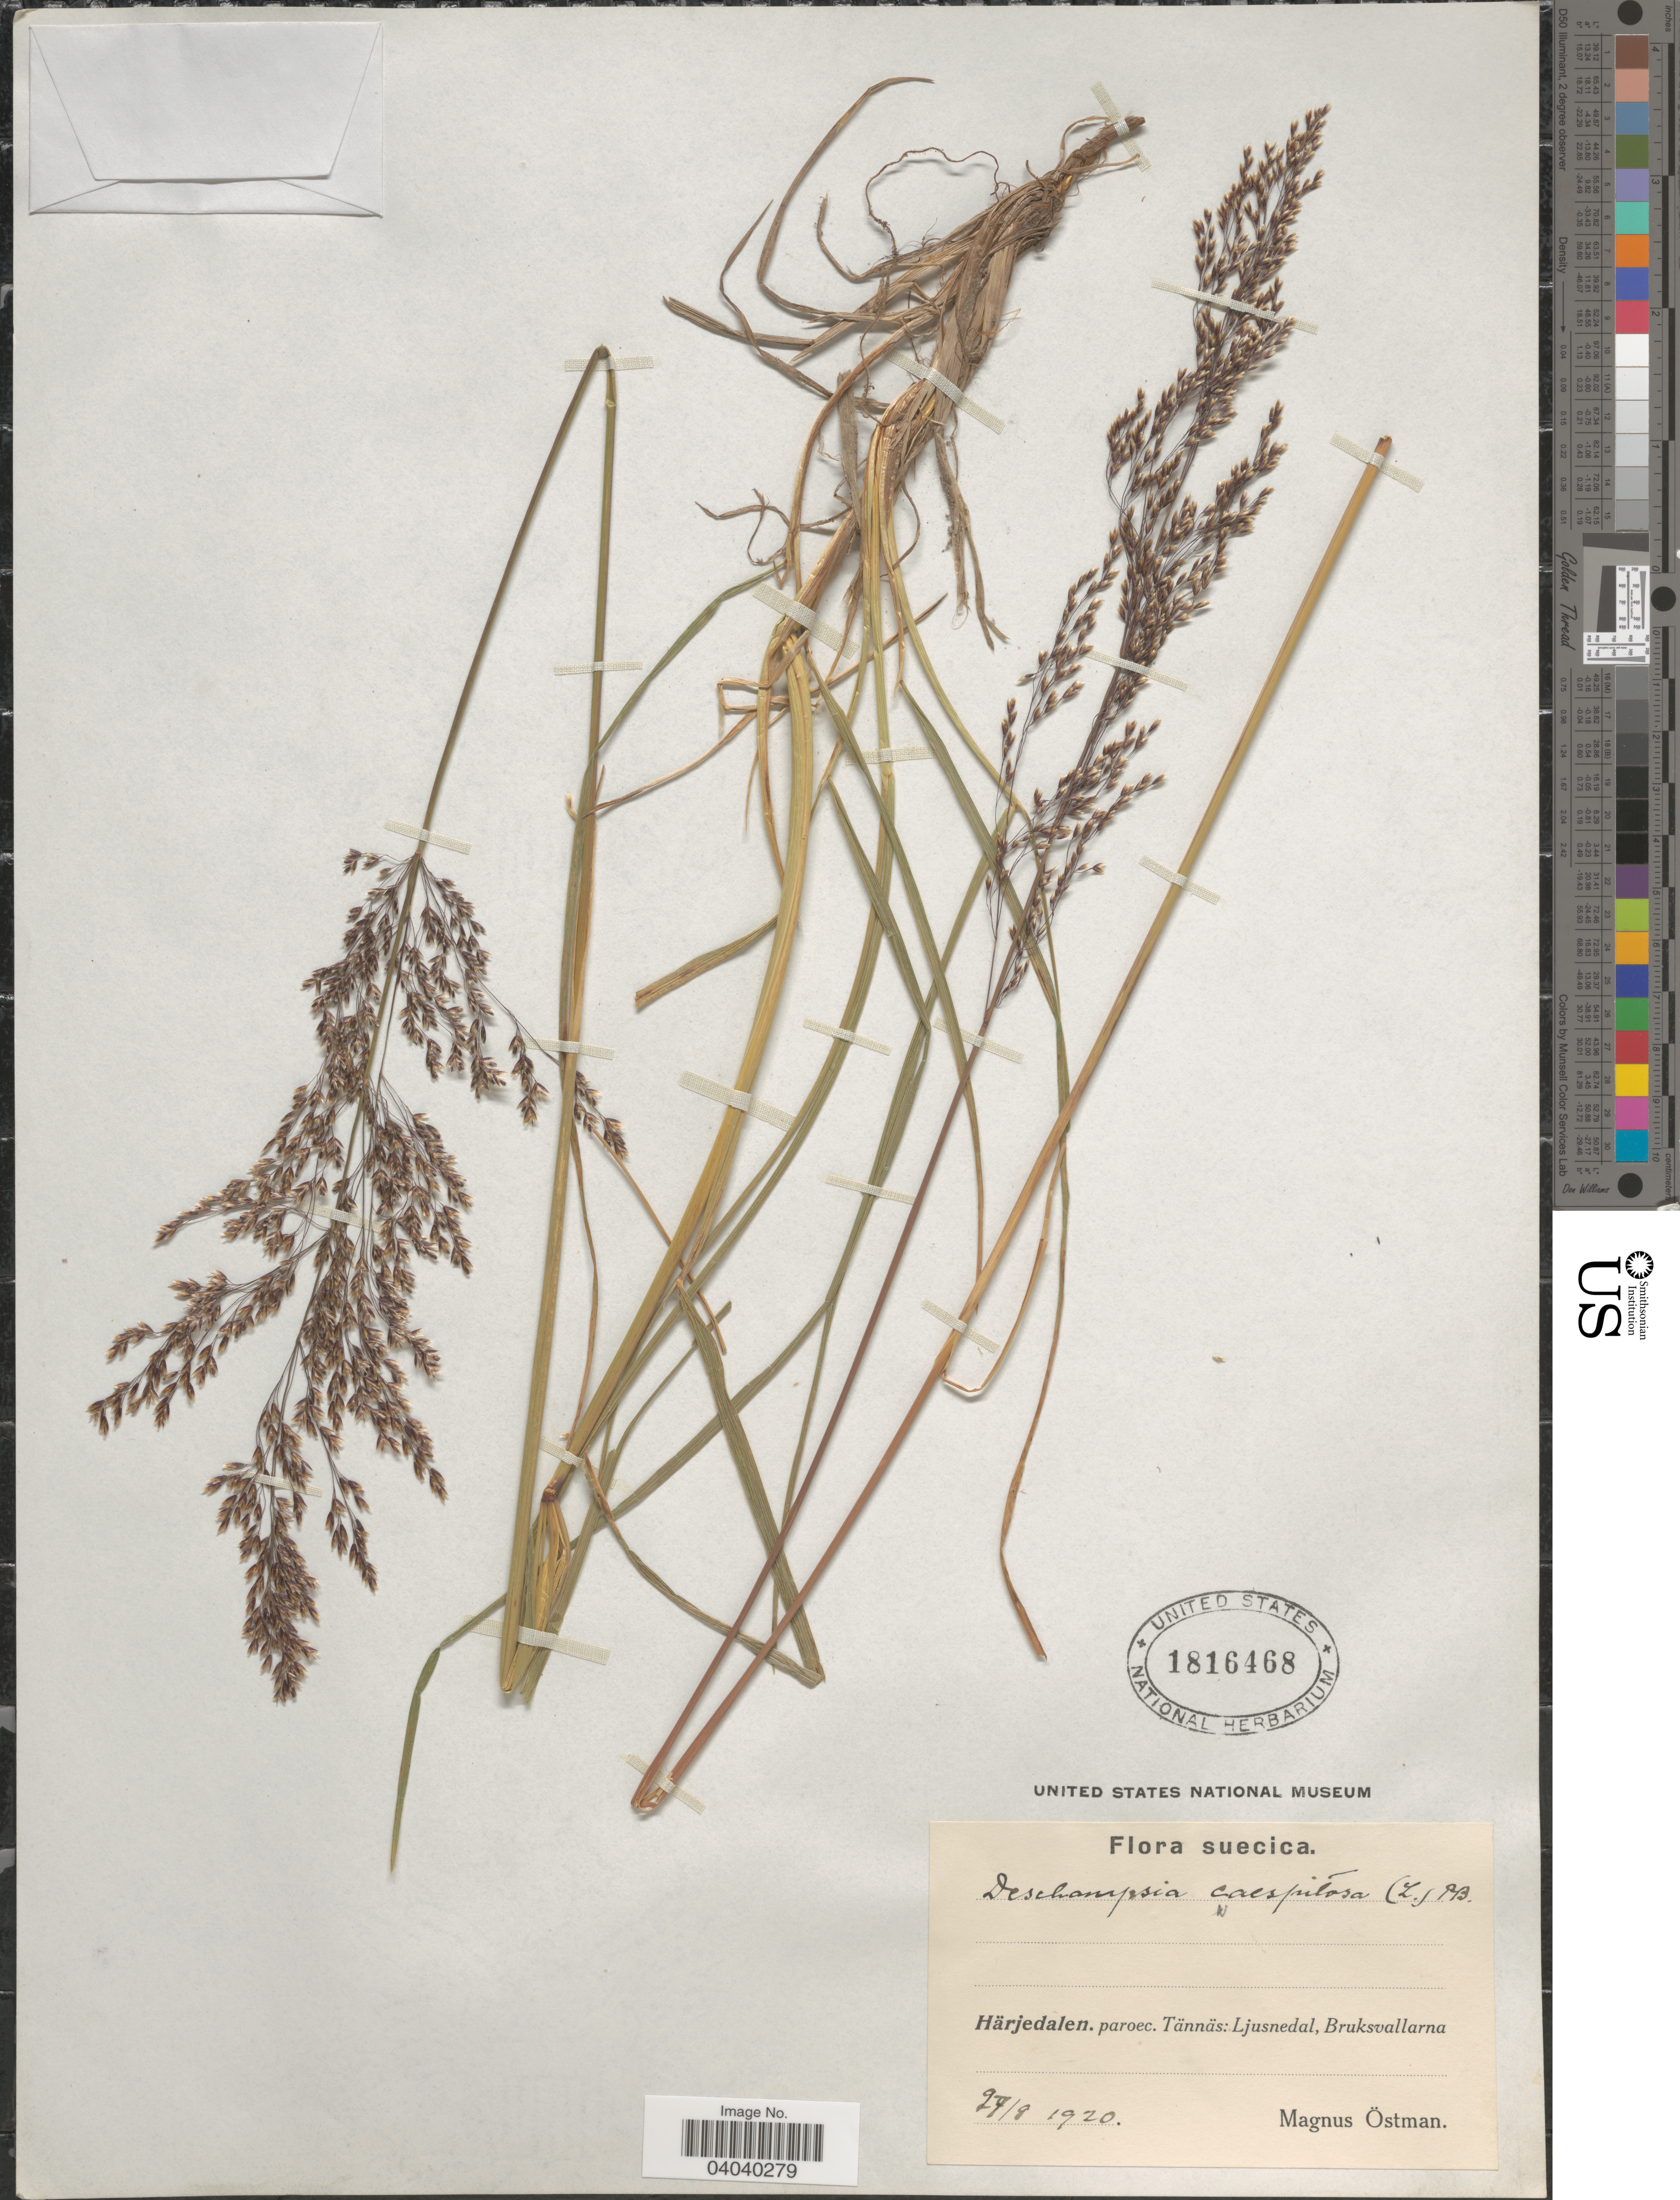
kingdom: Plantae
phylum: Tracheophyta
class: Liliopsida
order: Poales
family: Poaceae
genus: Deschampsia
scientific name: Deschampsia cespitosa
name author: (L.) P. Beauv.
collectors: M. Östman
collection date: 1920-08-27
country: Sweden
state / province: Jamtland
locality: Suecica. Härjedalen. paroec. Tännäs: Ljusnedal, Bruksvallarna.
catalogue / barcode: US 1816468